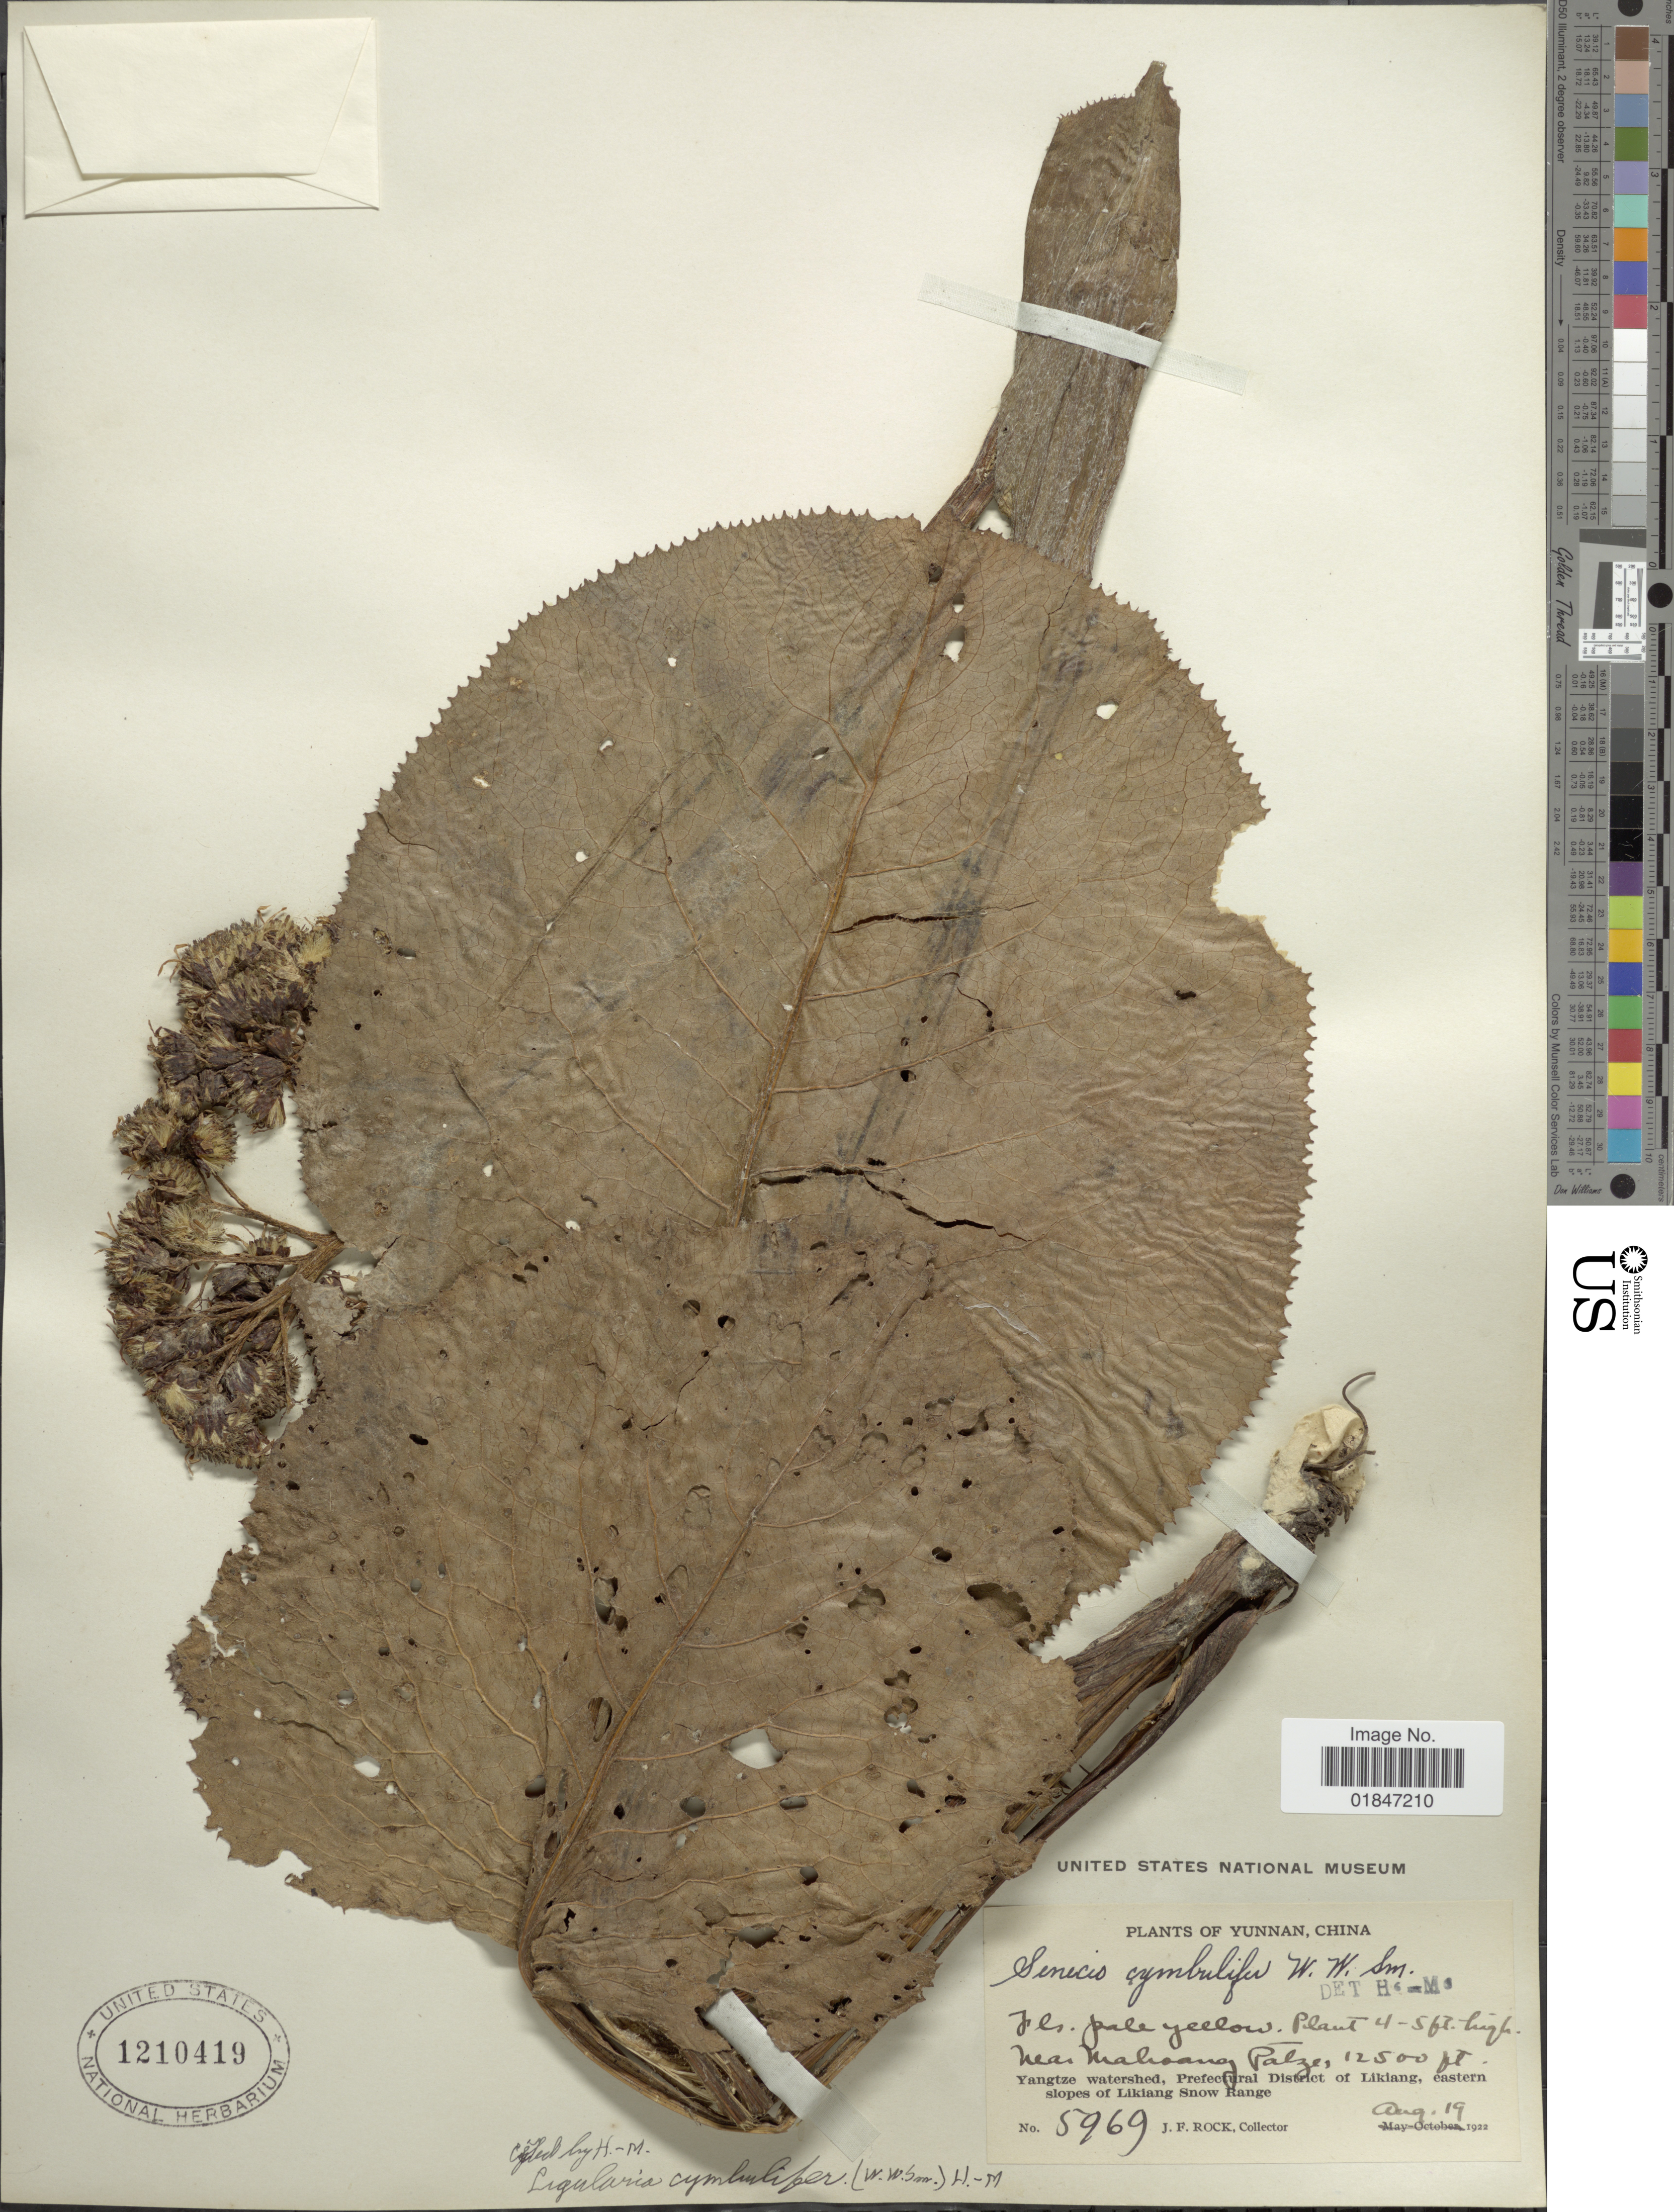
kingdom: Plantae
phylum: Tracheophyta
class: Magnoliopsida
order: Asterales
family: Asteraceae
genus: Ligularia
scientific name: Ligularia cymbulifera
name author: (W.W. Sm.) Hand.-Mazz.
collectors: J. Rock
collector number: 5969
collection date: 1922-08-19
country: China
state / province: Yunnan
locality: Yunnan, China. Yangtze watershed, Prefectual District of Likiang, eastern slopes of Likiang Snow Range. Near Mahoang Patze.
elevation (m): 3810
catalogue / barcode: US 1210419